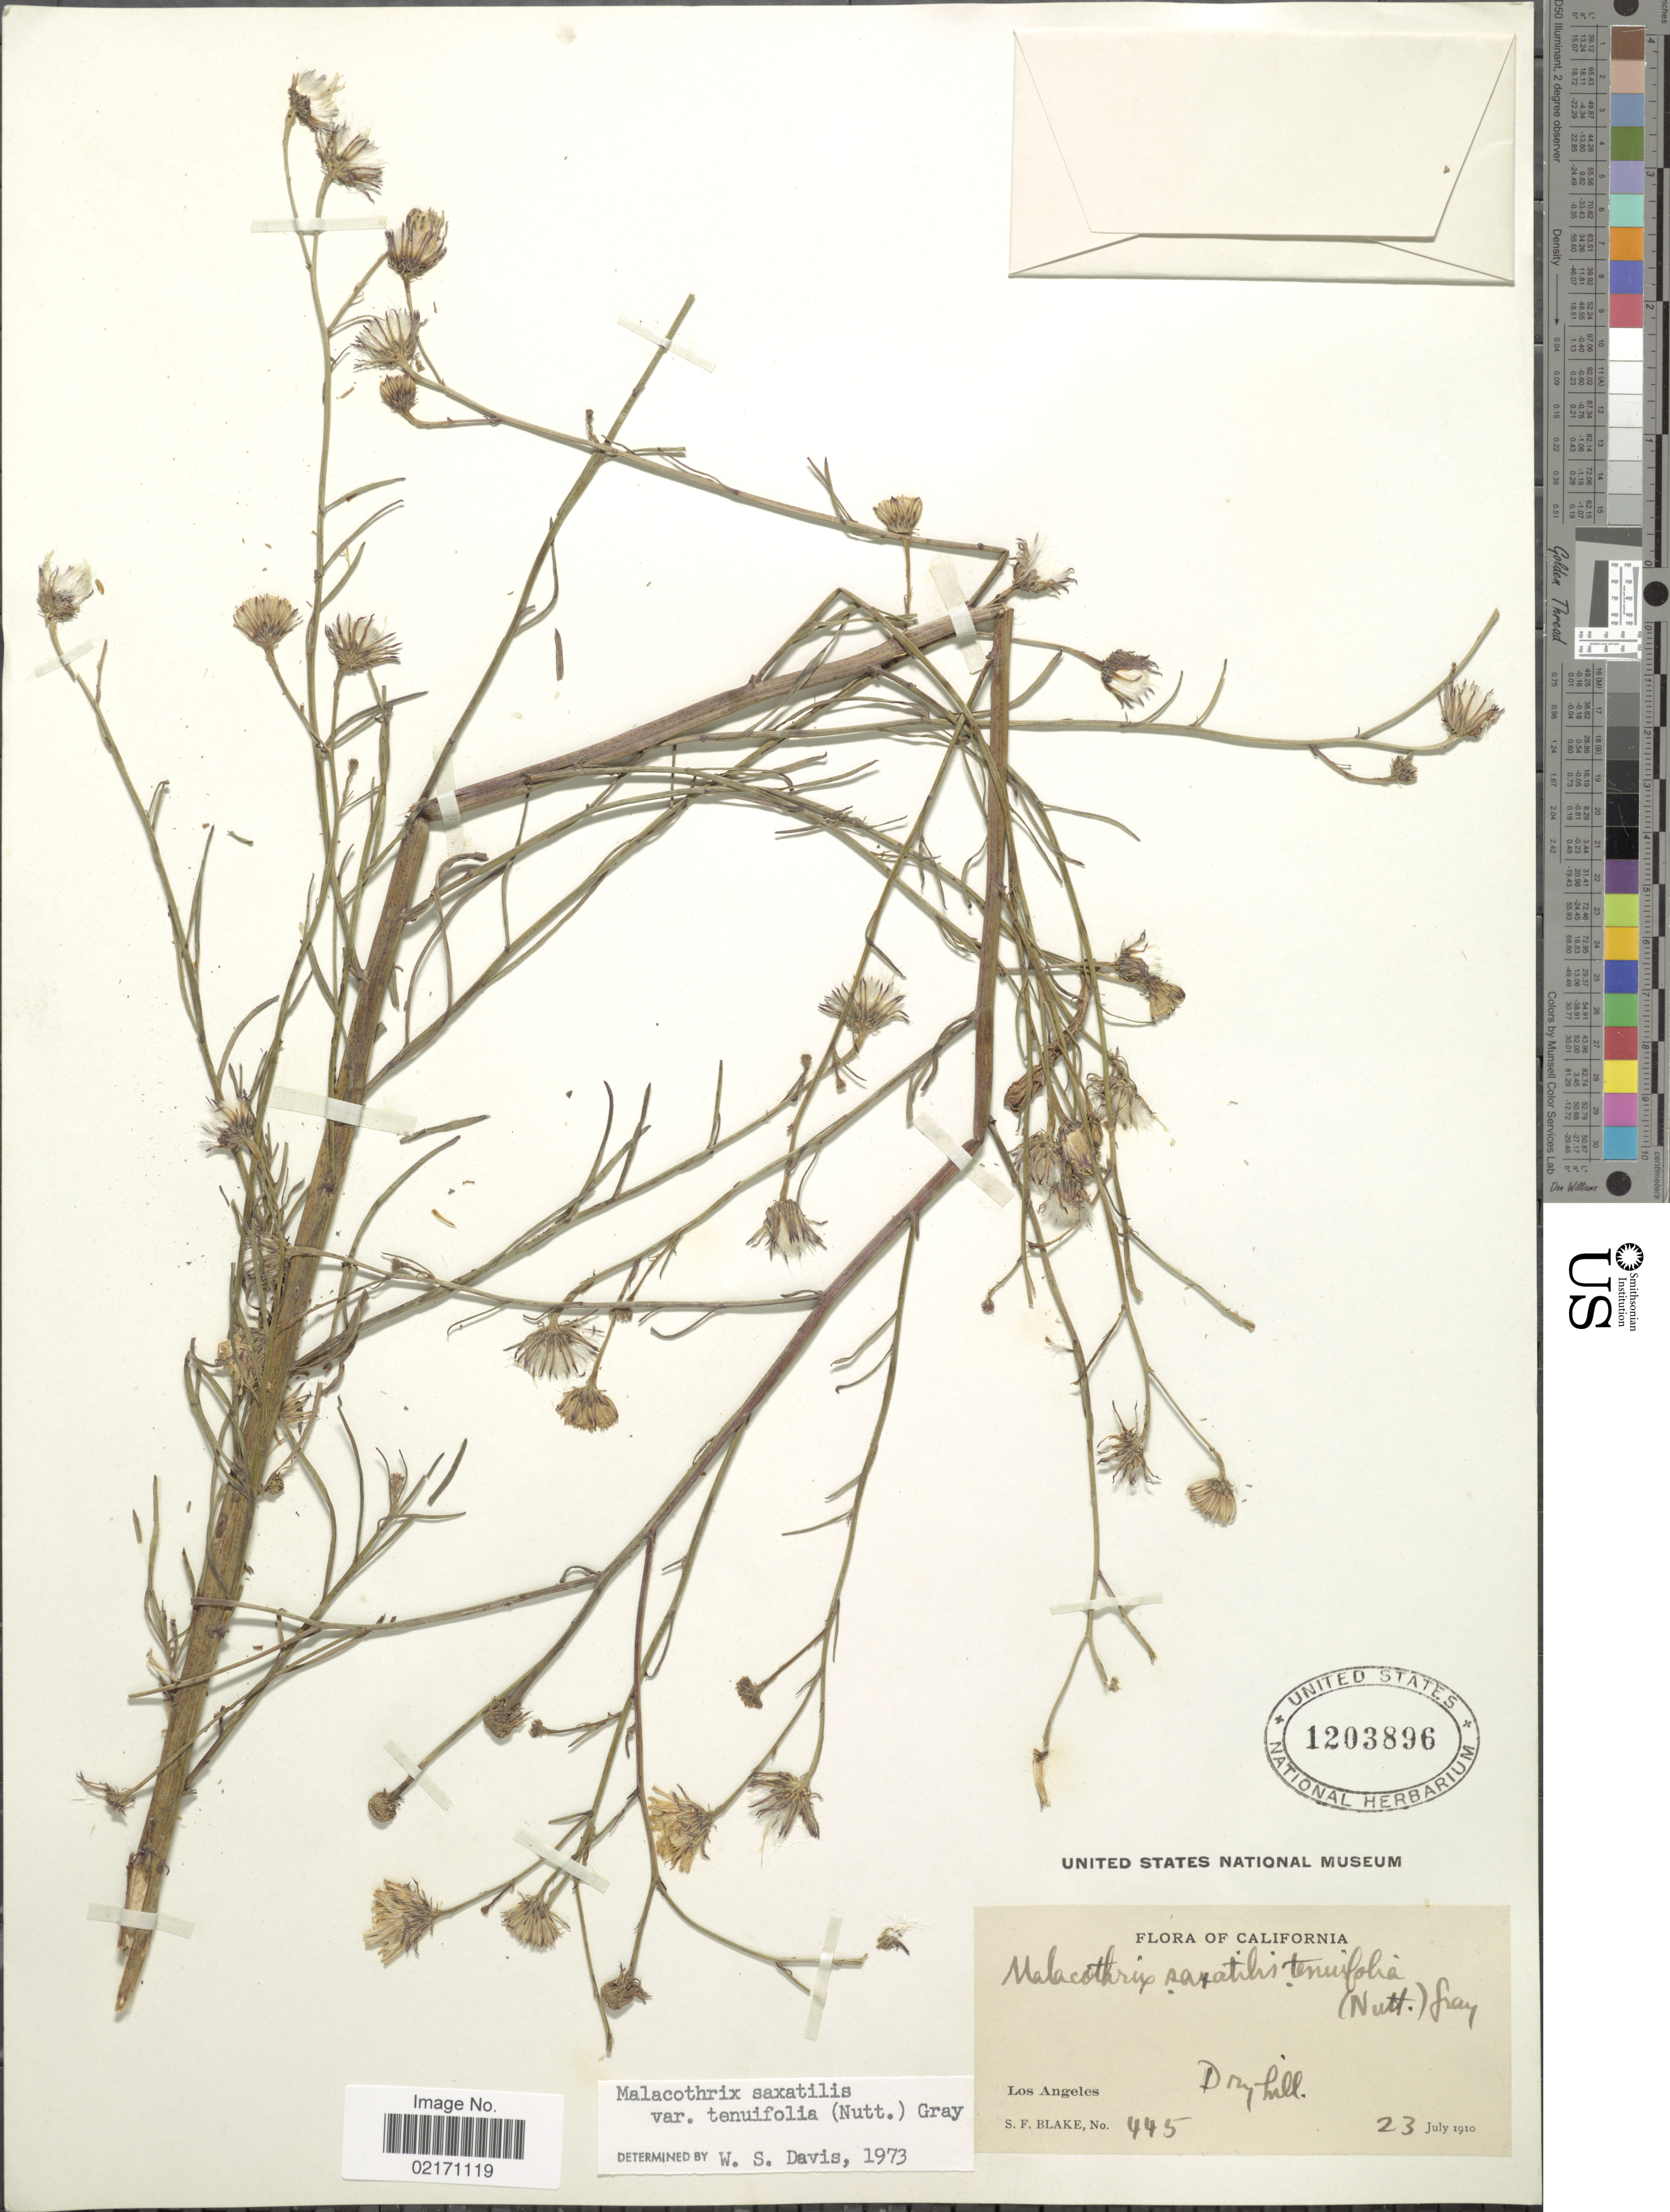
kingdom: Plantae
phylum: Tracheophyta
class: Magnoliopsida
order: Asterales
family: Asteraceae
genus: Malacothrix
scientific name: Malacothrix saxatilis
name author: Torr. & A. Gray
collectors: S. Blake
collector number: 445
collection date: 1910-07-23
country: United States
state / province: California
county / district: Los Angeles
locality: Los Angeles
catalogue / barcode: US 1203896